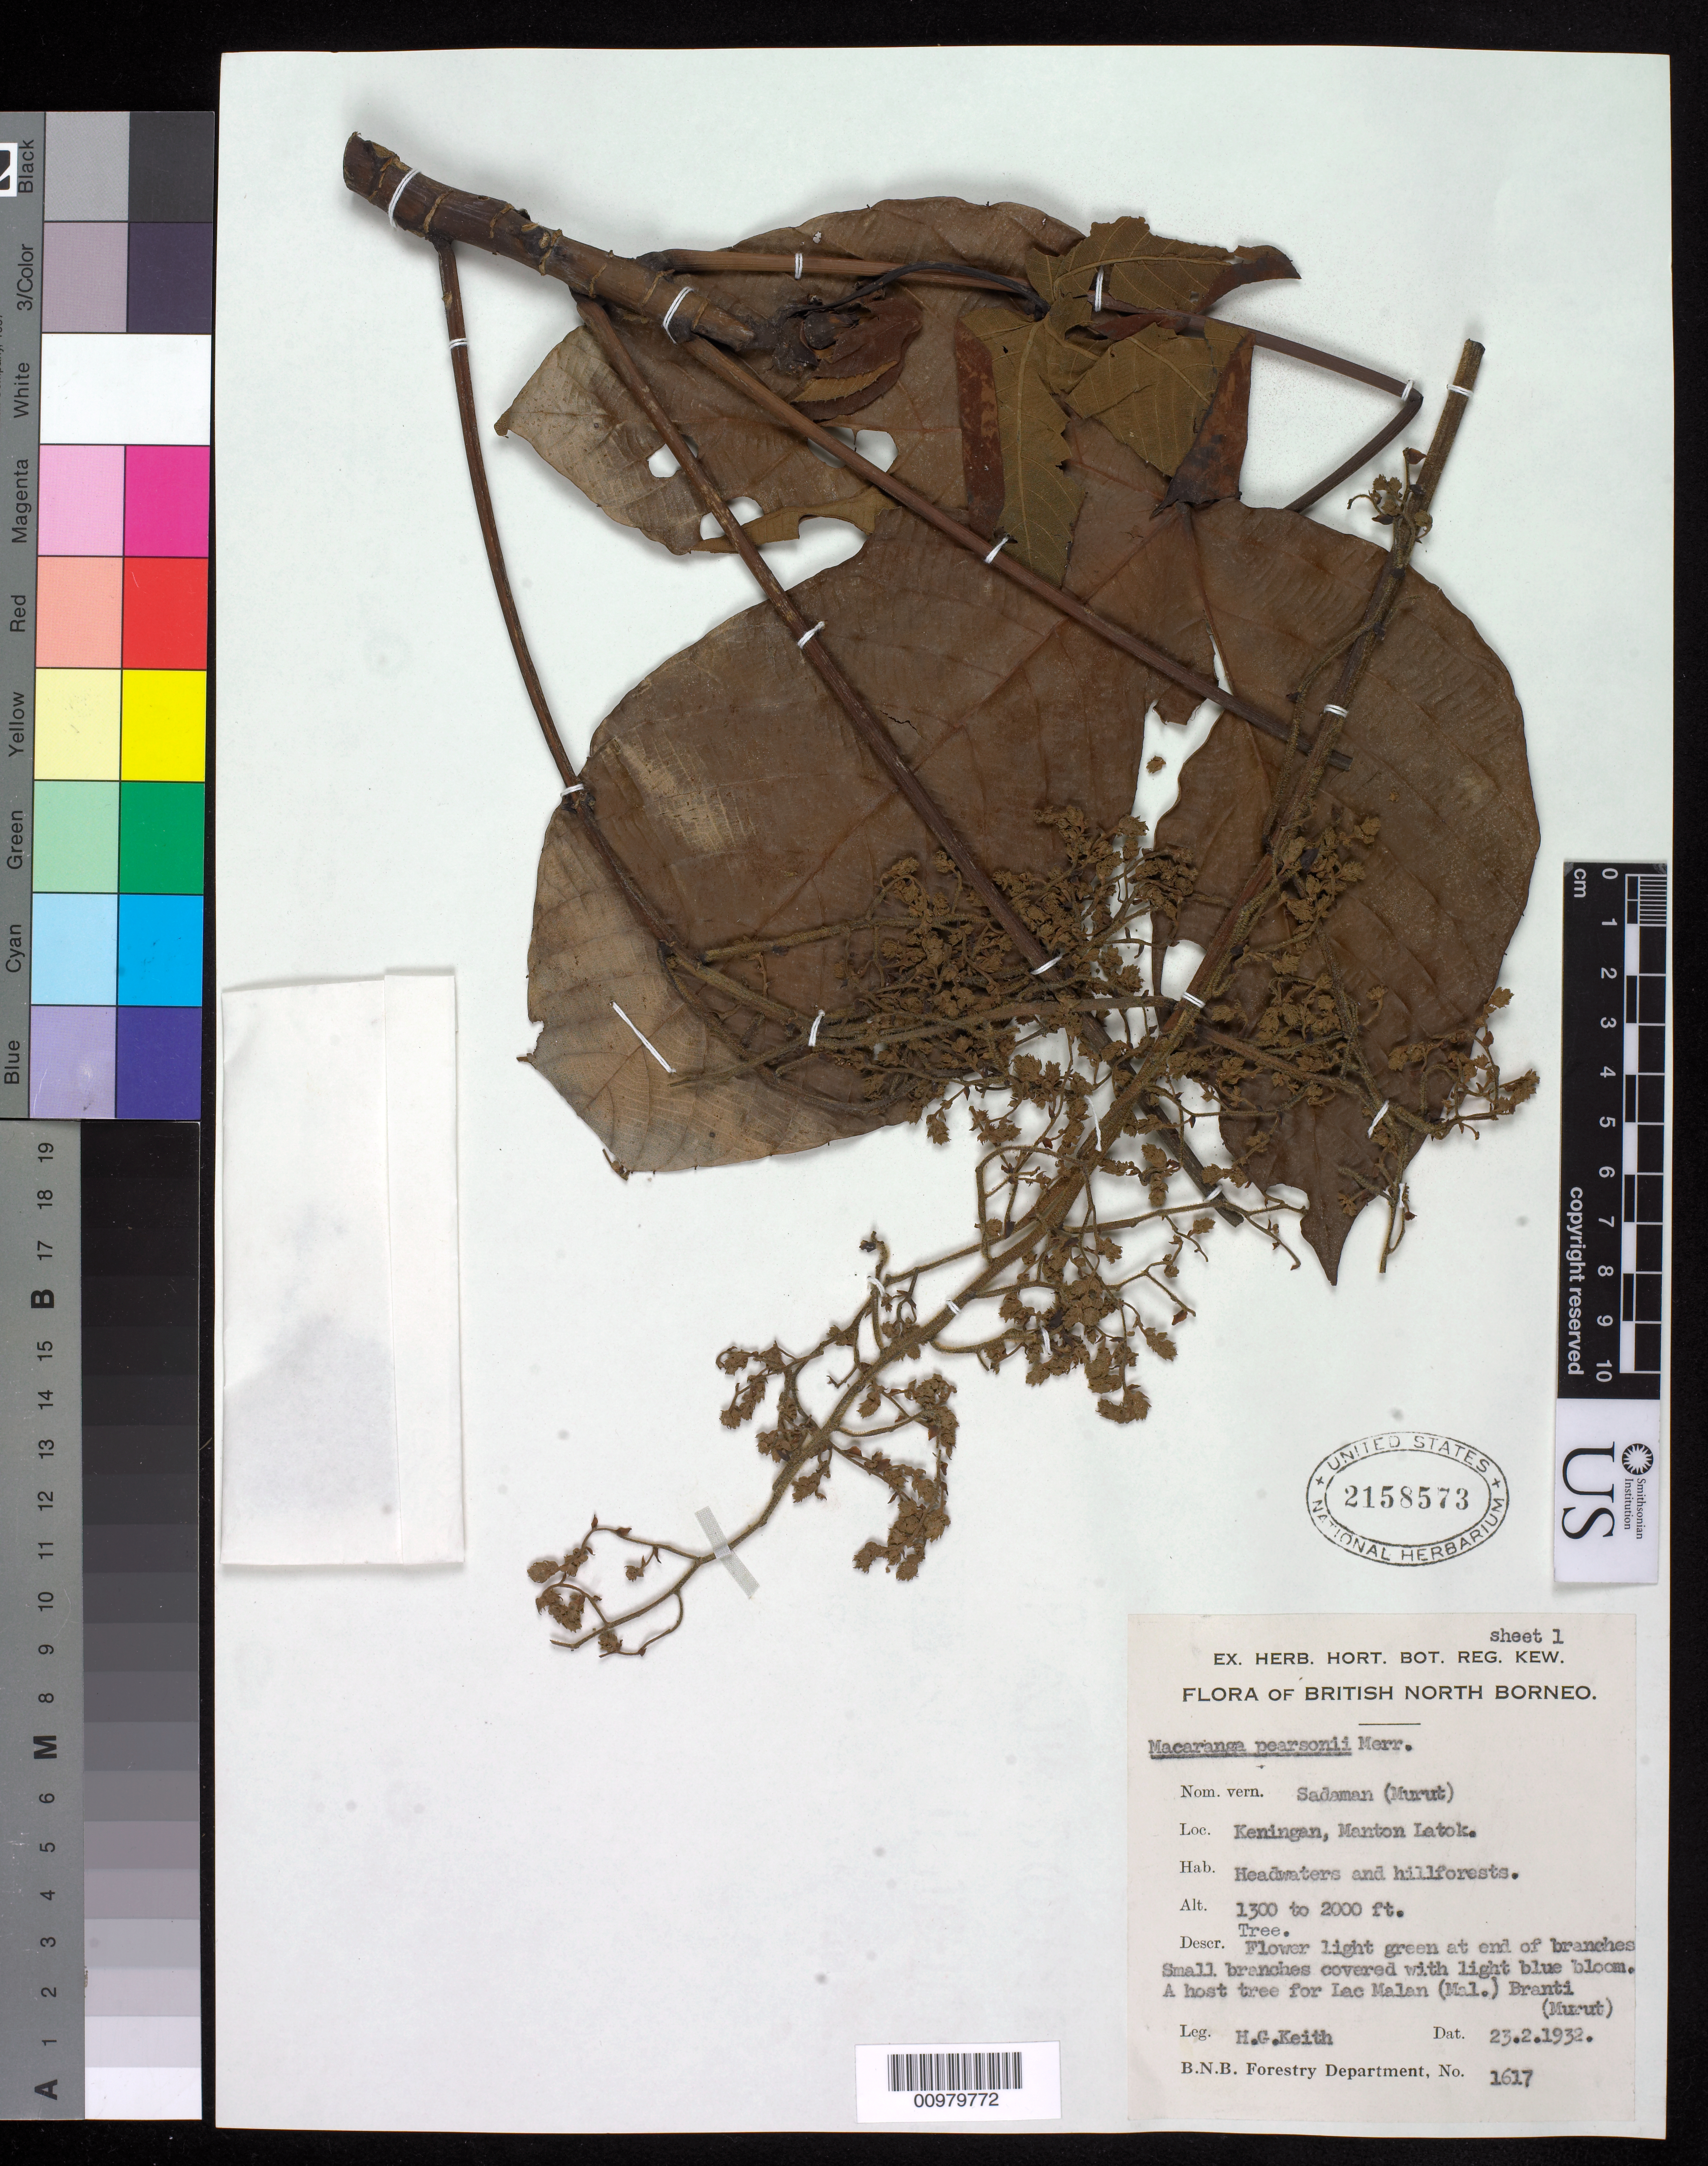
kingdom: Plantae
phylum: Tracheophyta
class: Magnoliopsida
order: Malpighiales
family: Euphorbiaceae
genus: Macaranga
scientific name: Macaranga pearsonii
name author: Merr.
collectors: H. Keith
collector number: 1617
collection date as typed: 23 Feb 1932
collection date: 1932-02-23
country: Indonesia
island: Borneo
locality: Keningan, Manton Latok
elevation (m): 396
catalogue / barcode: US 2158573